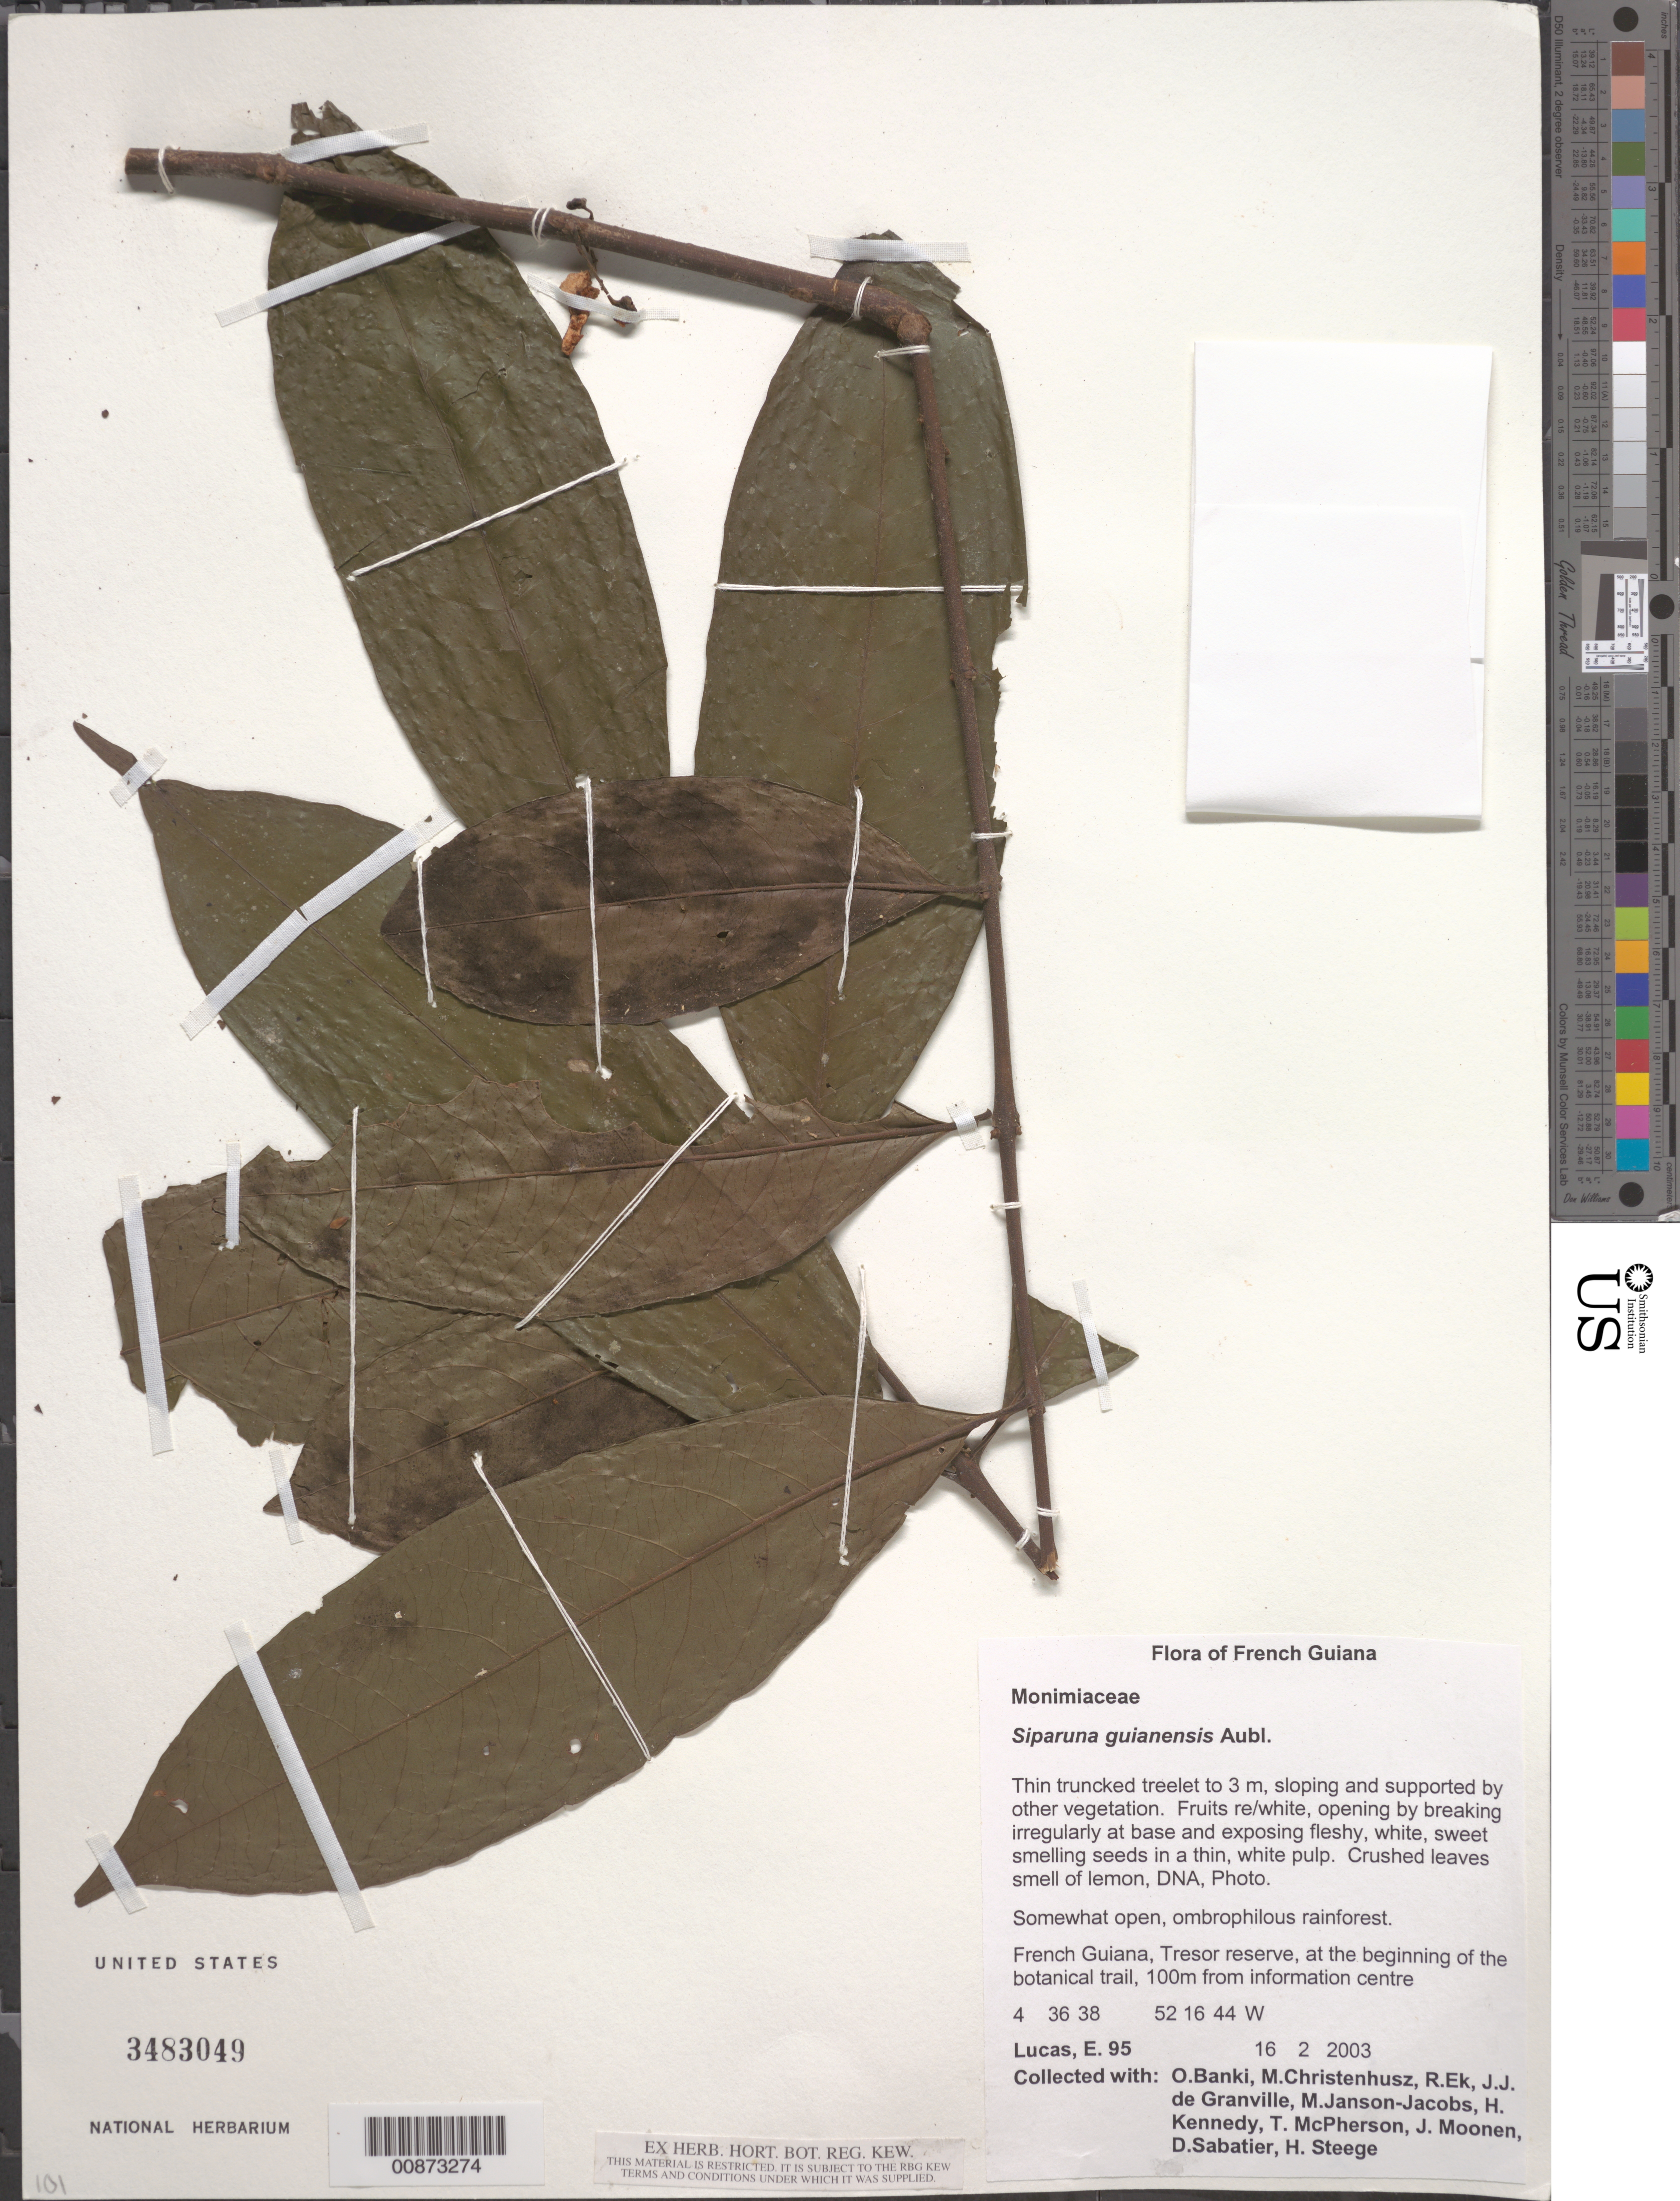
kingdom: Plantae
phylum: Tracheophyta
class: Magnoliopsida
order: Laurales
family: Siparunaceae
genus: Siparuna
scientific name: Siparuna guianensis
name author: Aubl.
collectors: E. Lucas et al.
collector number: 95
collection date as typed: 16-Feb-03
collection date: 2003-02-16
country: French Guiana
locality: Tresor Reserve, 100 m from information center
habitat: Somewhat open, ombrophilous rainforest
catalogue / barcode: US 3483049